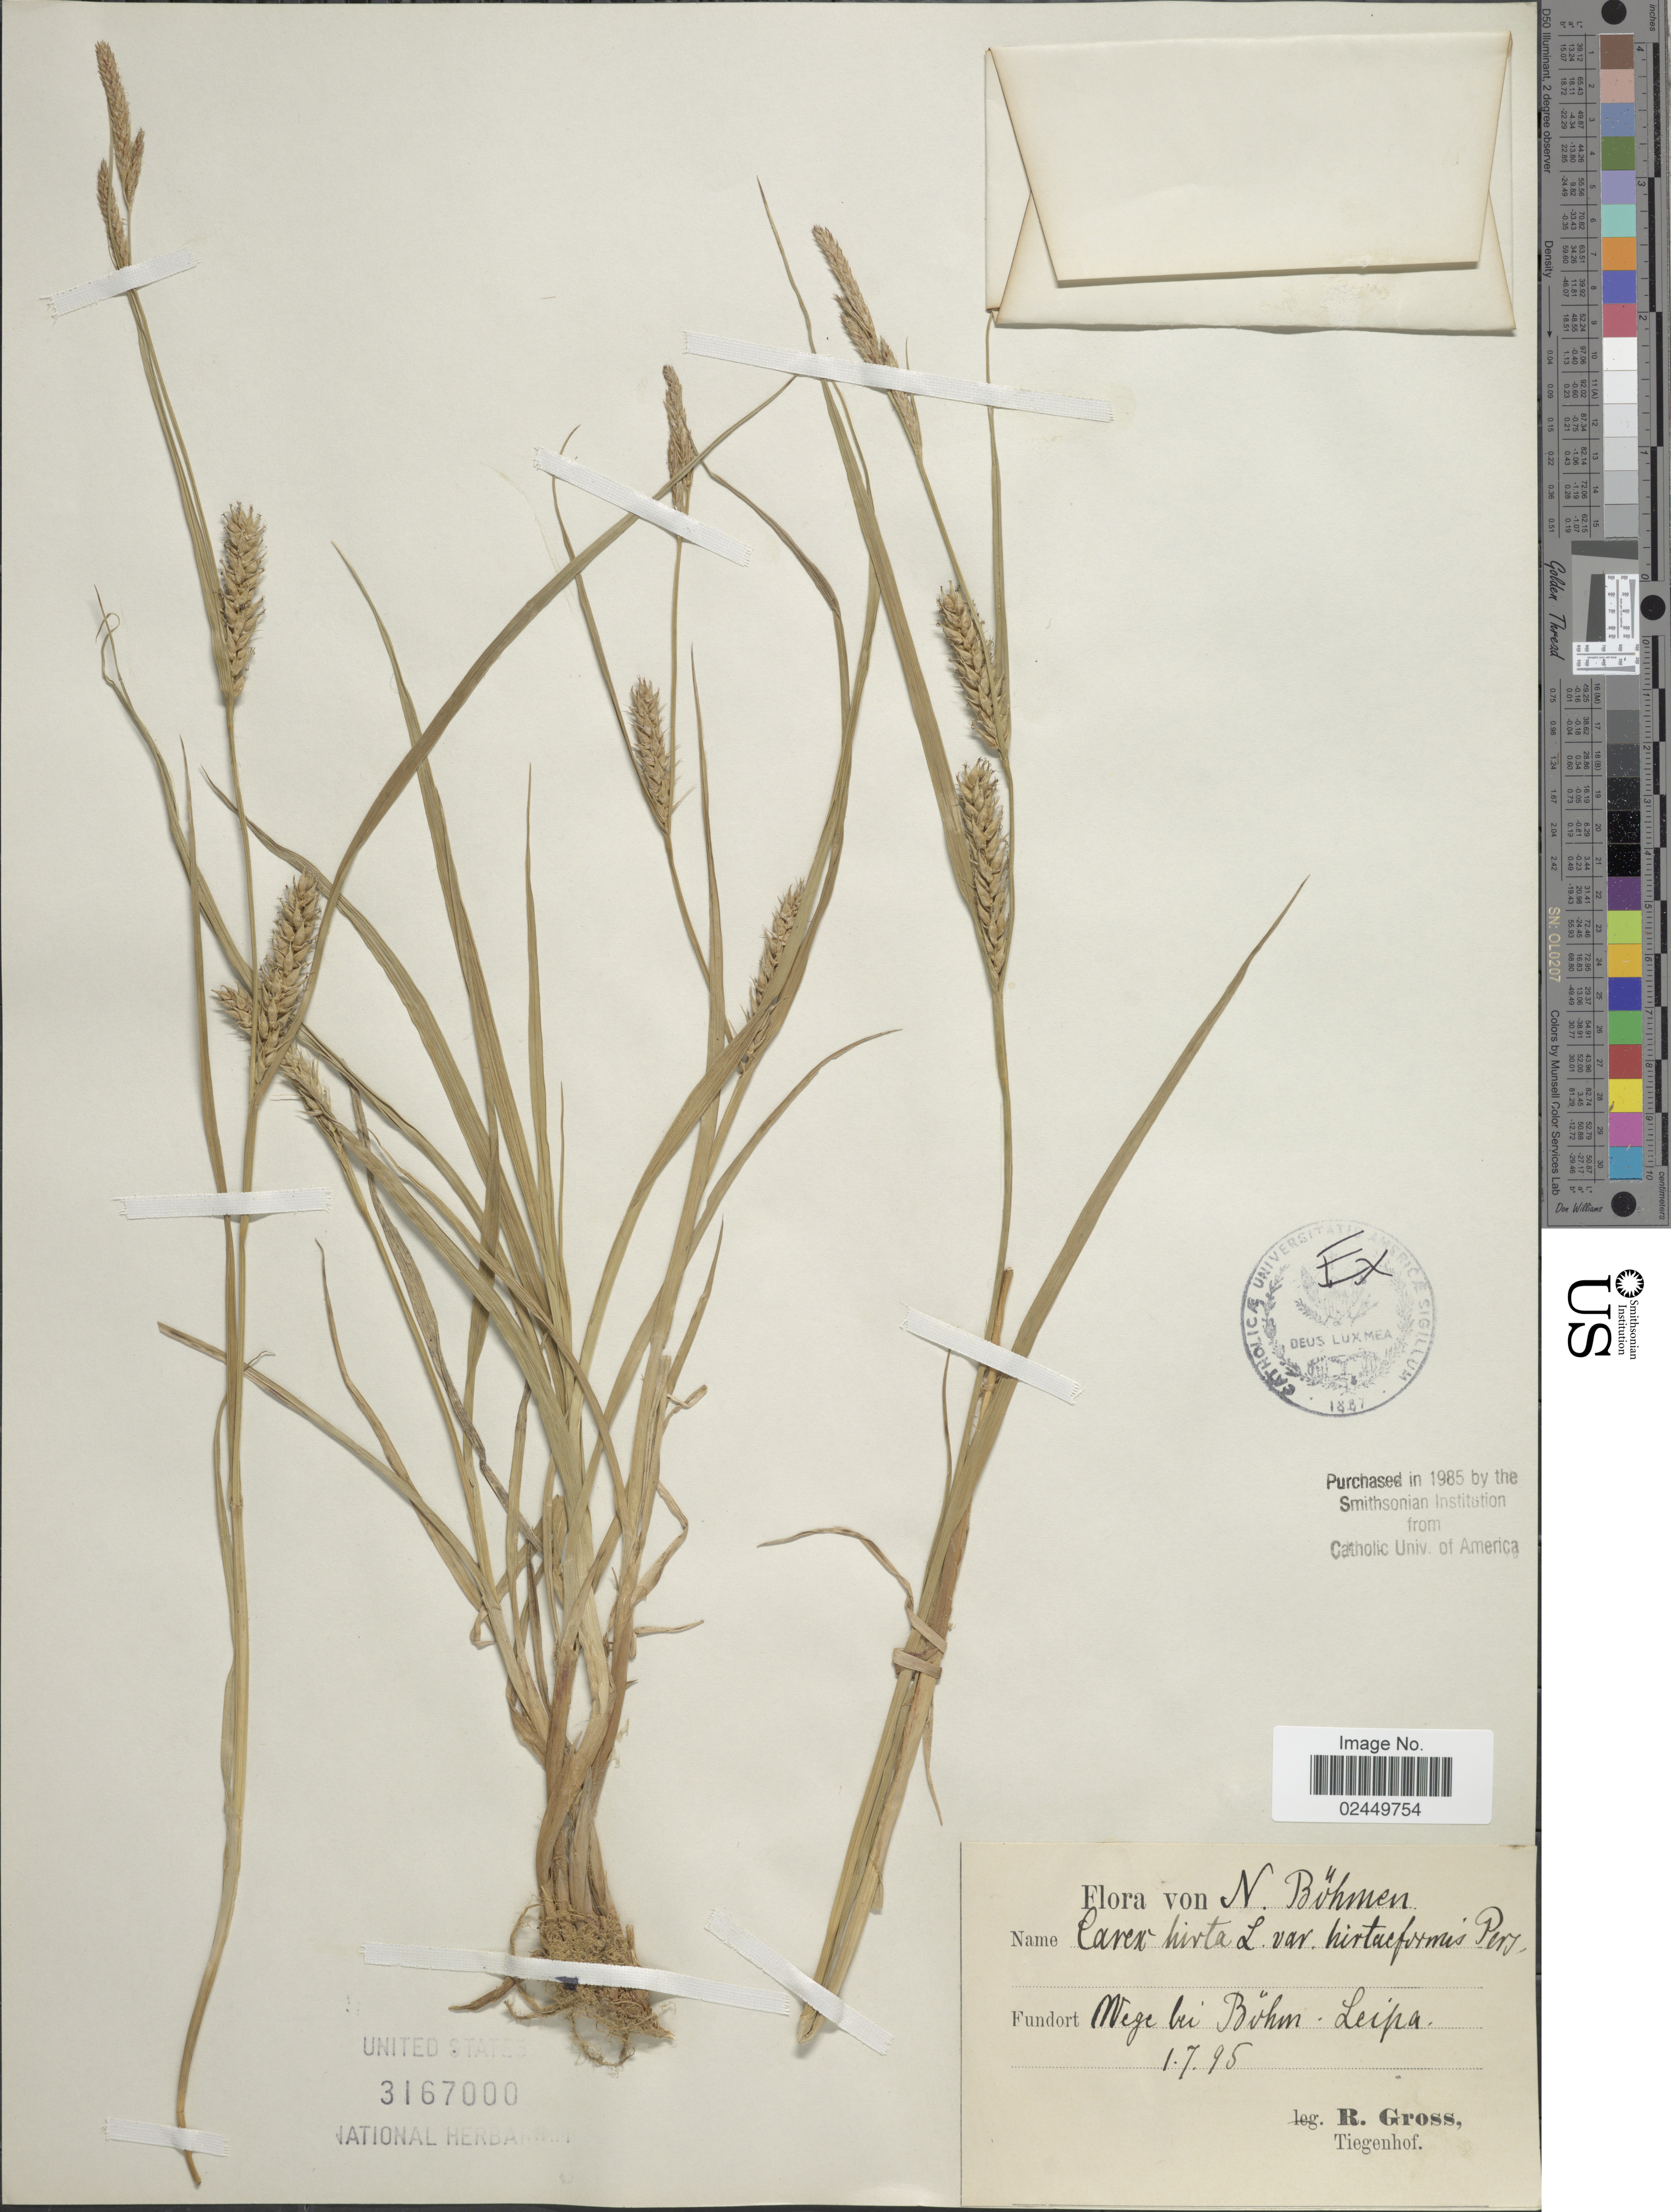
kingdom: Plantae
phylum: Tracheophyta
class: Liliopsida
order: Poales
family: Cyperaceae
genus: Carex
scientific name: Carex hirta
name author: L.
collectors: R. Gross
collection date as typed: Transcribed d/m/y: 1/7/95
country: Germany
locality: N. Böhmen. Wege bei Böhm. Leipa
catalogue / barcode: US 3167000